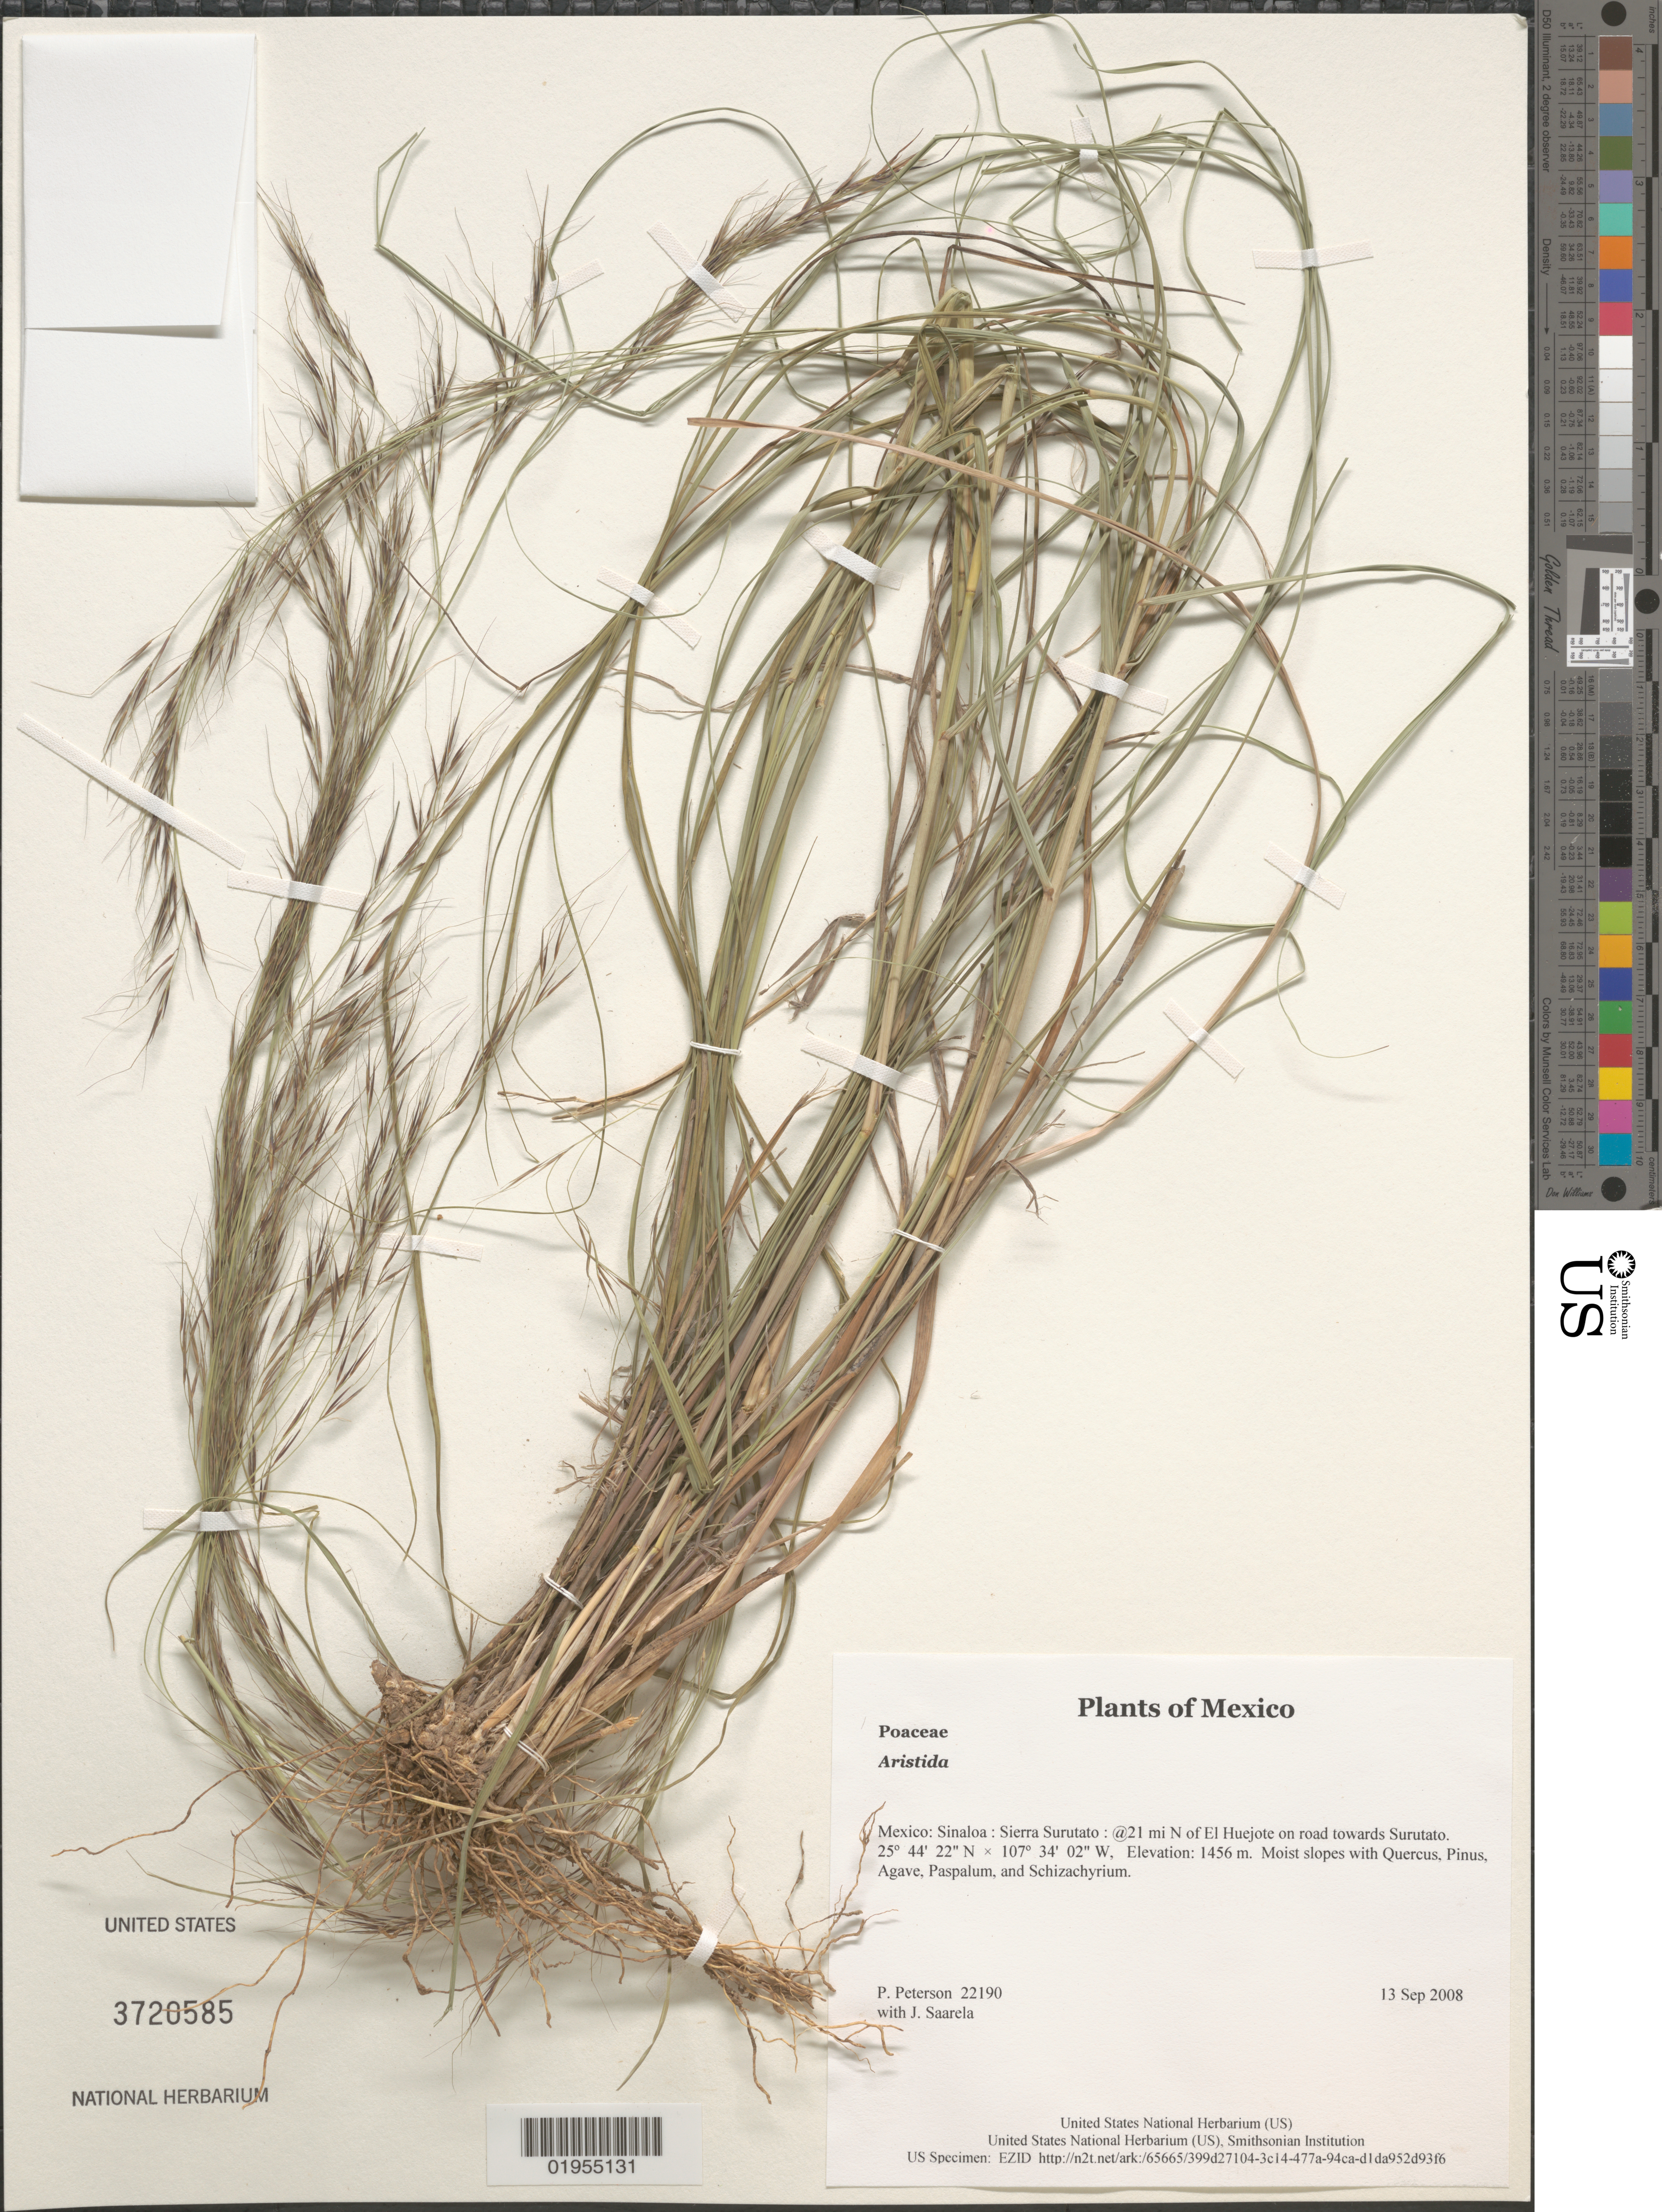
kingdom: Plantae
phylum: Tracheophyta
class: Liliopsida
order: Poales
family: Poaceae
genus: Aristida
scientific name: Aristida sp.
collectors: P. M. Peterson & J. Saarela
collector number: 22190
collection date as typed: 13 Sep 2008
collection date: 2008-09-13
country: Mexico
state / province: Sinaloa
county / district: Sierra Surutato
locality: @21 mi N of El Huejote on road towards Surutato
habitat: Moist slopes with Quercus, Pinus, Agave, Paspalum, and Schizachyrium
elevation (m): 1456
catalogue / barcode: US 3720585